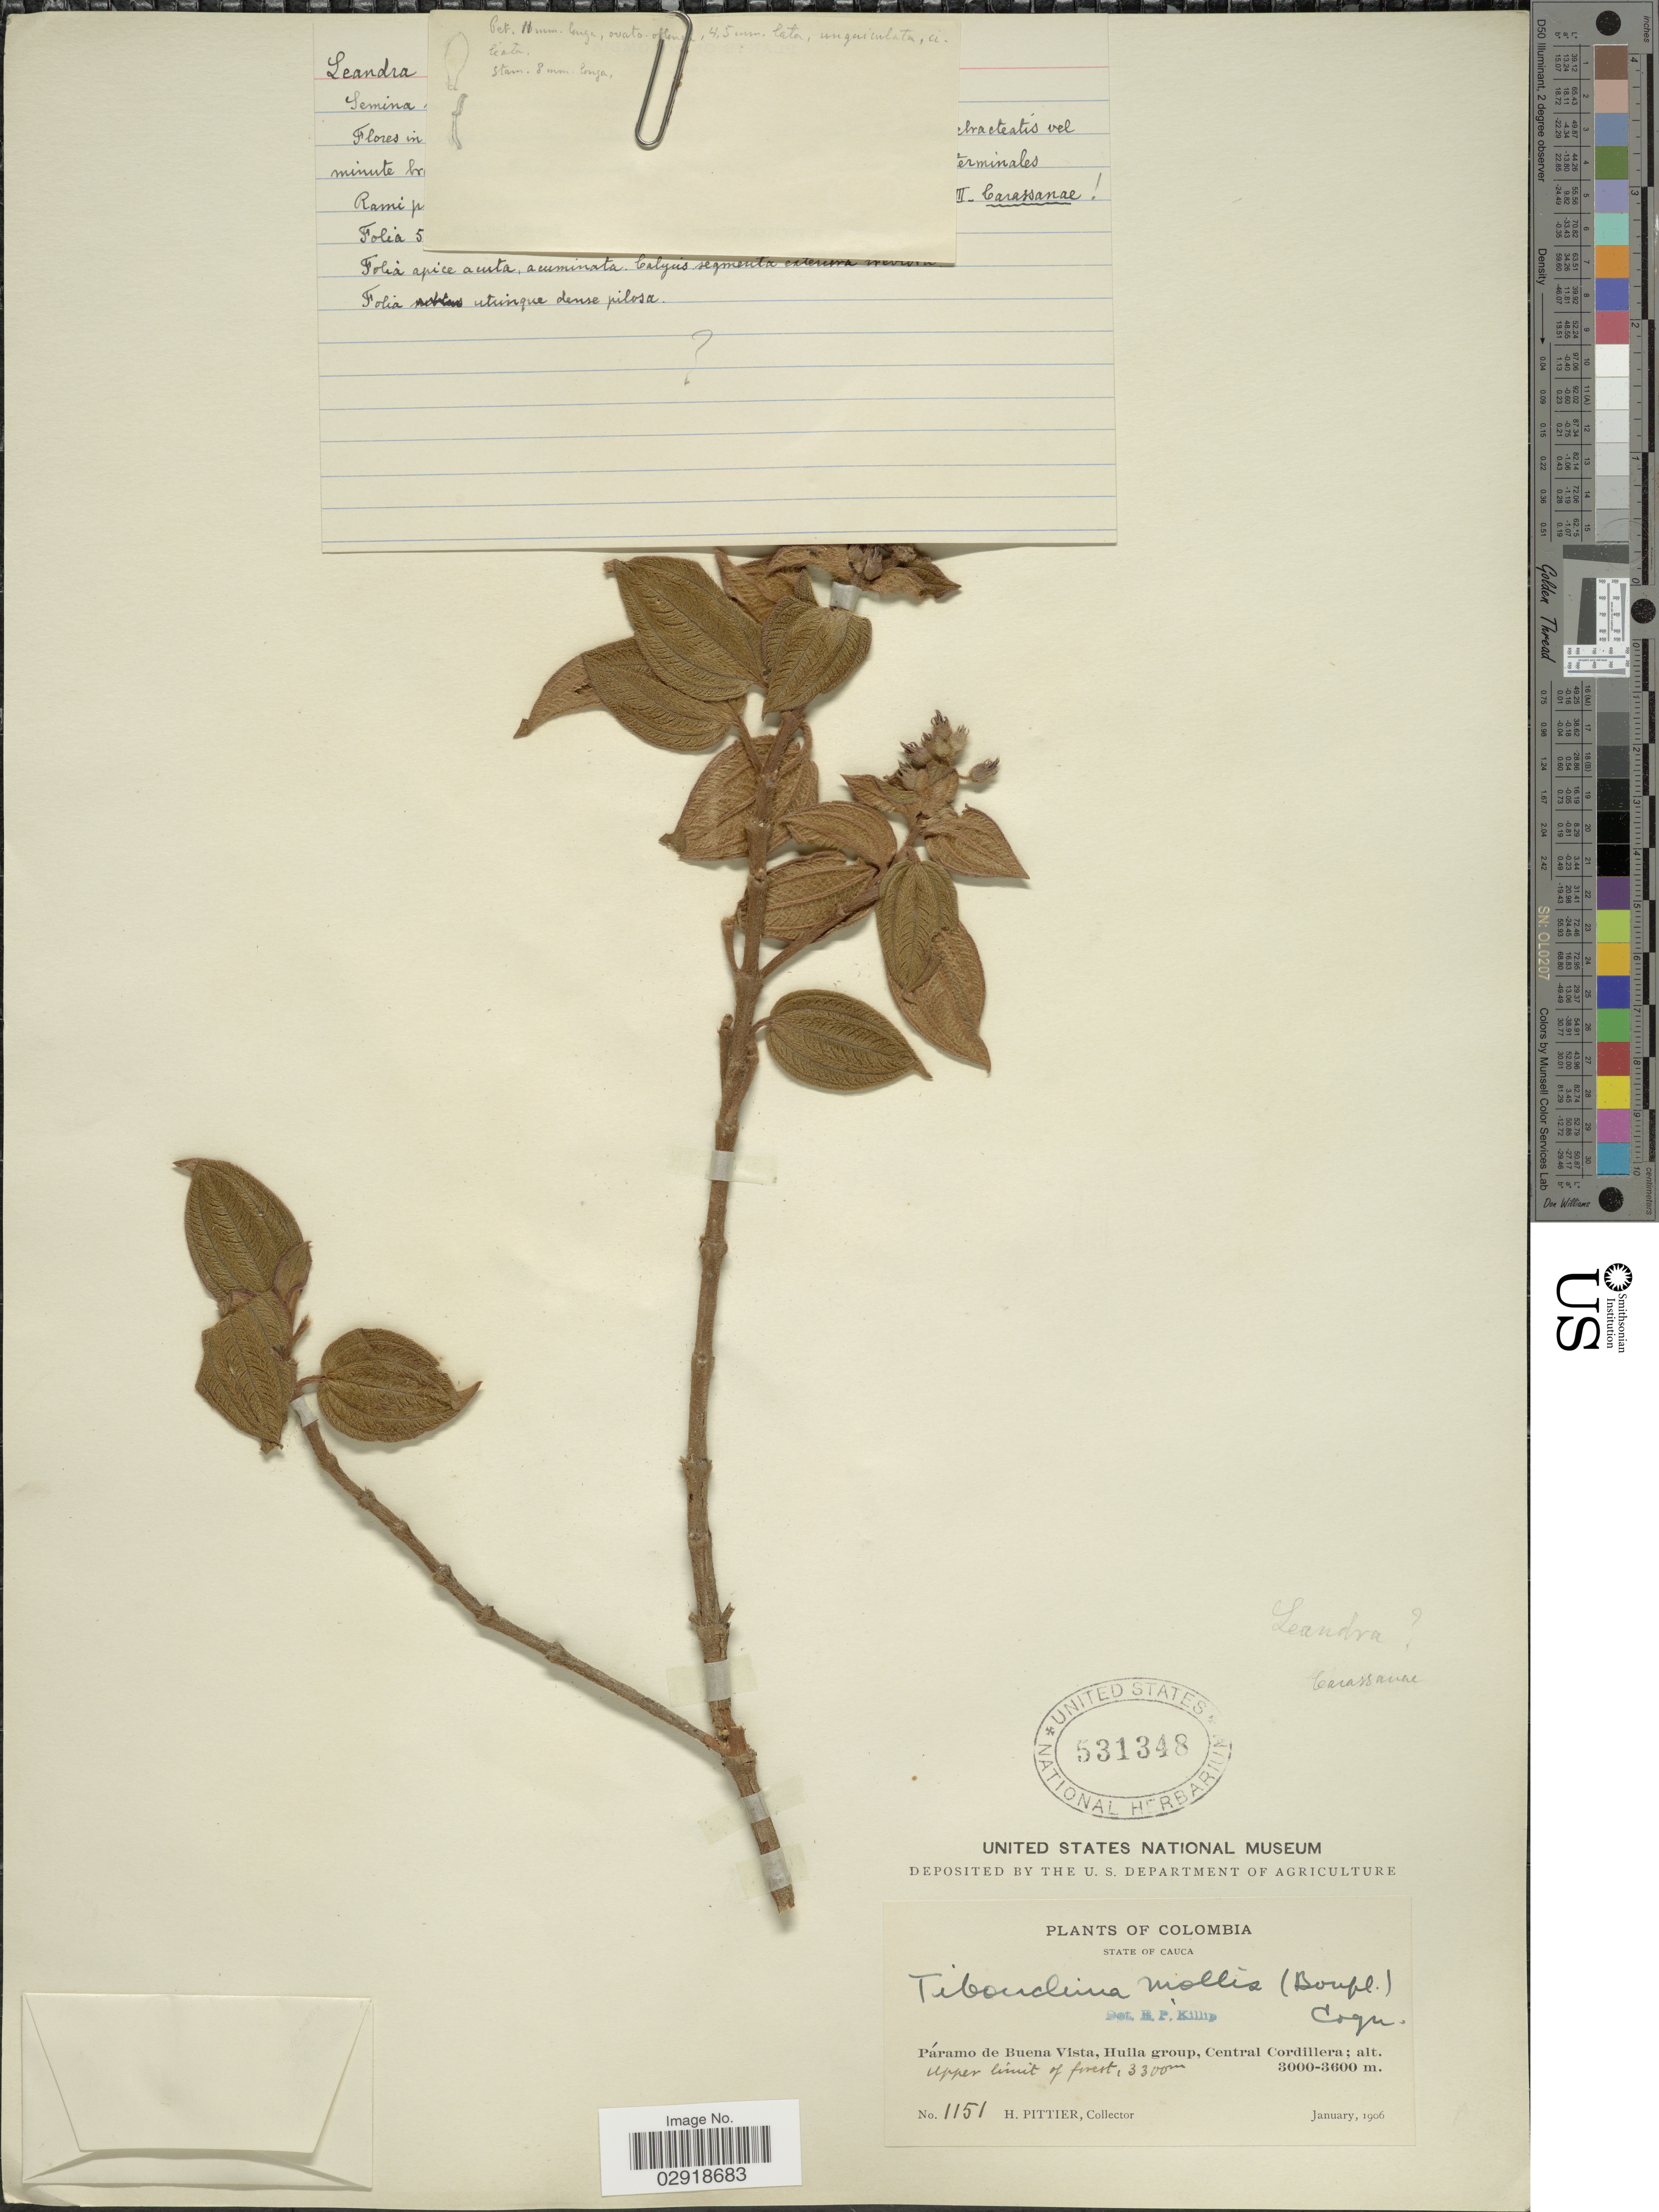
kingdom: Plantae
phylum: Tracheophyta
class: Magnoliopsida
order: Myrtales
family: Melastomataceae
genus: Chaetogastra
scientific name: Chaetogastra mollis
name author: (Bonpl.) DC.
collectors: H. F. Pittier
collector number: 1151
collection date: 1906-01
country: Colombia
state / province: Cauca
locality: Páramo de Buena Vista, Huila group, Central Cordillera.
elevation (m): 3300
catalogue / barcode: US 531348